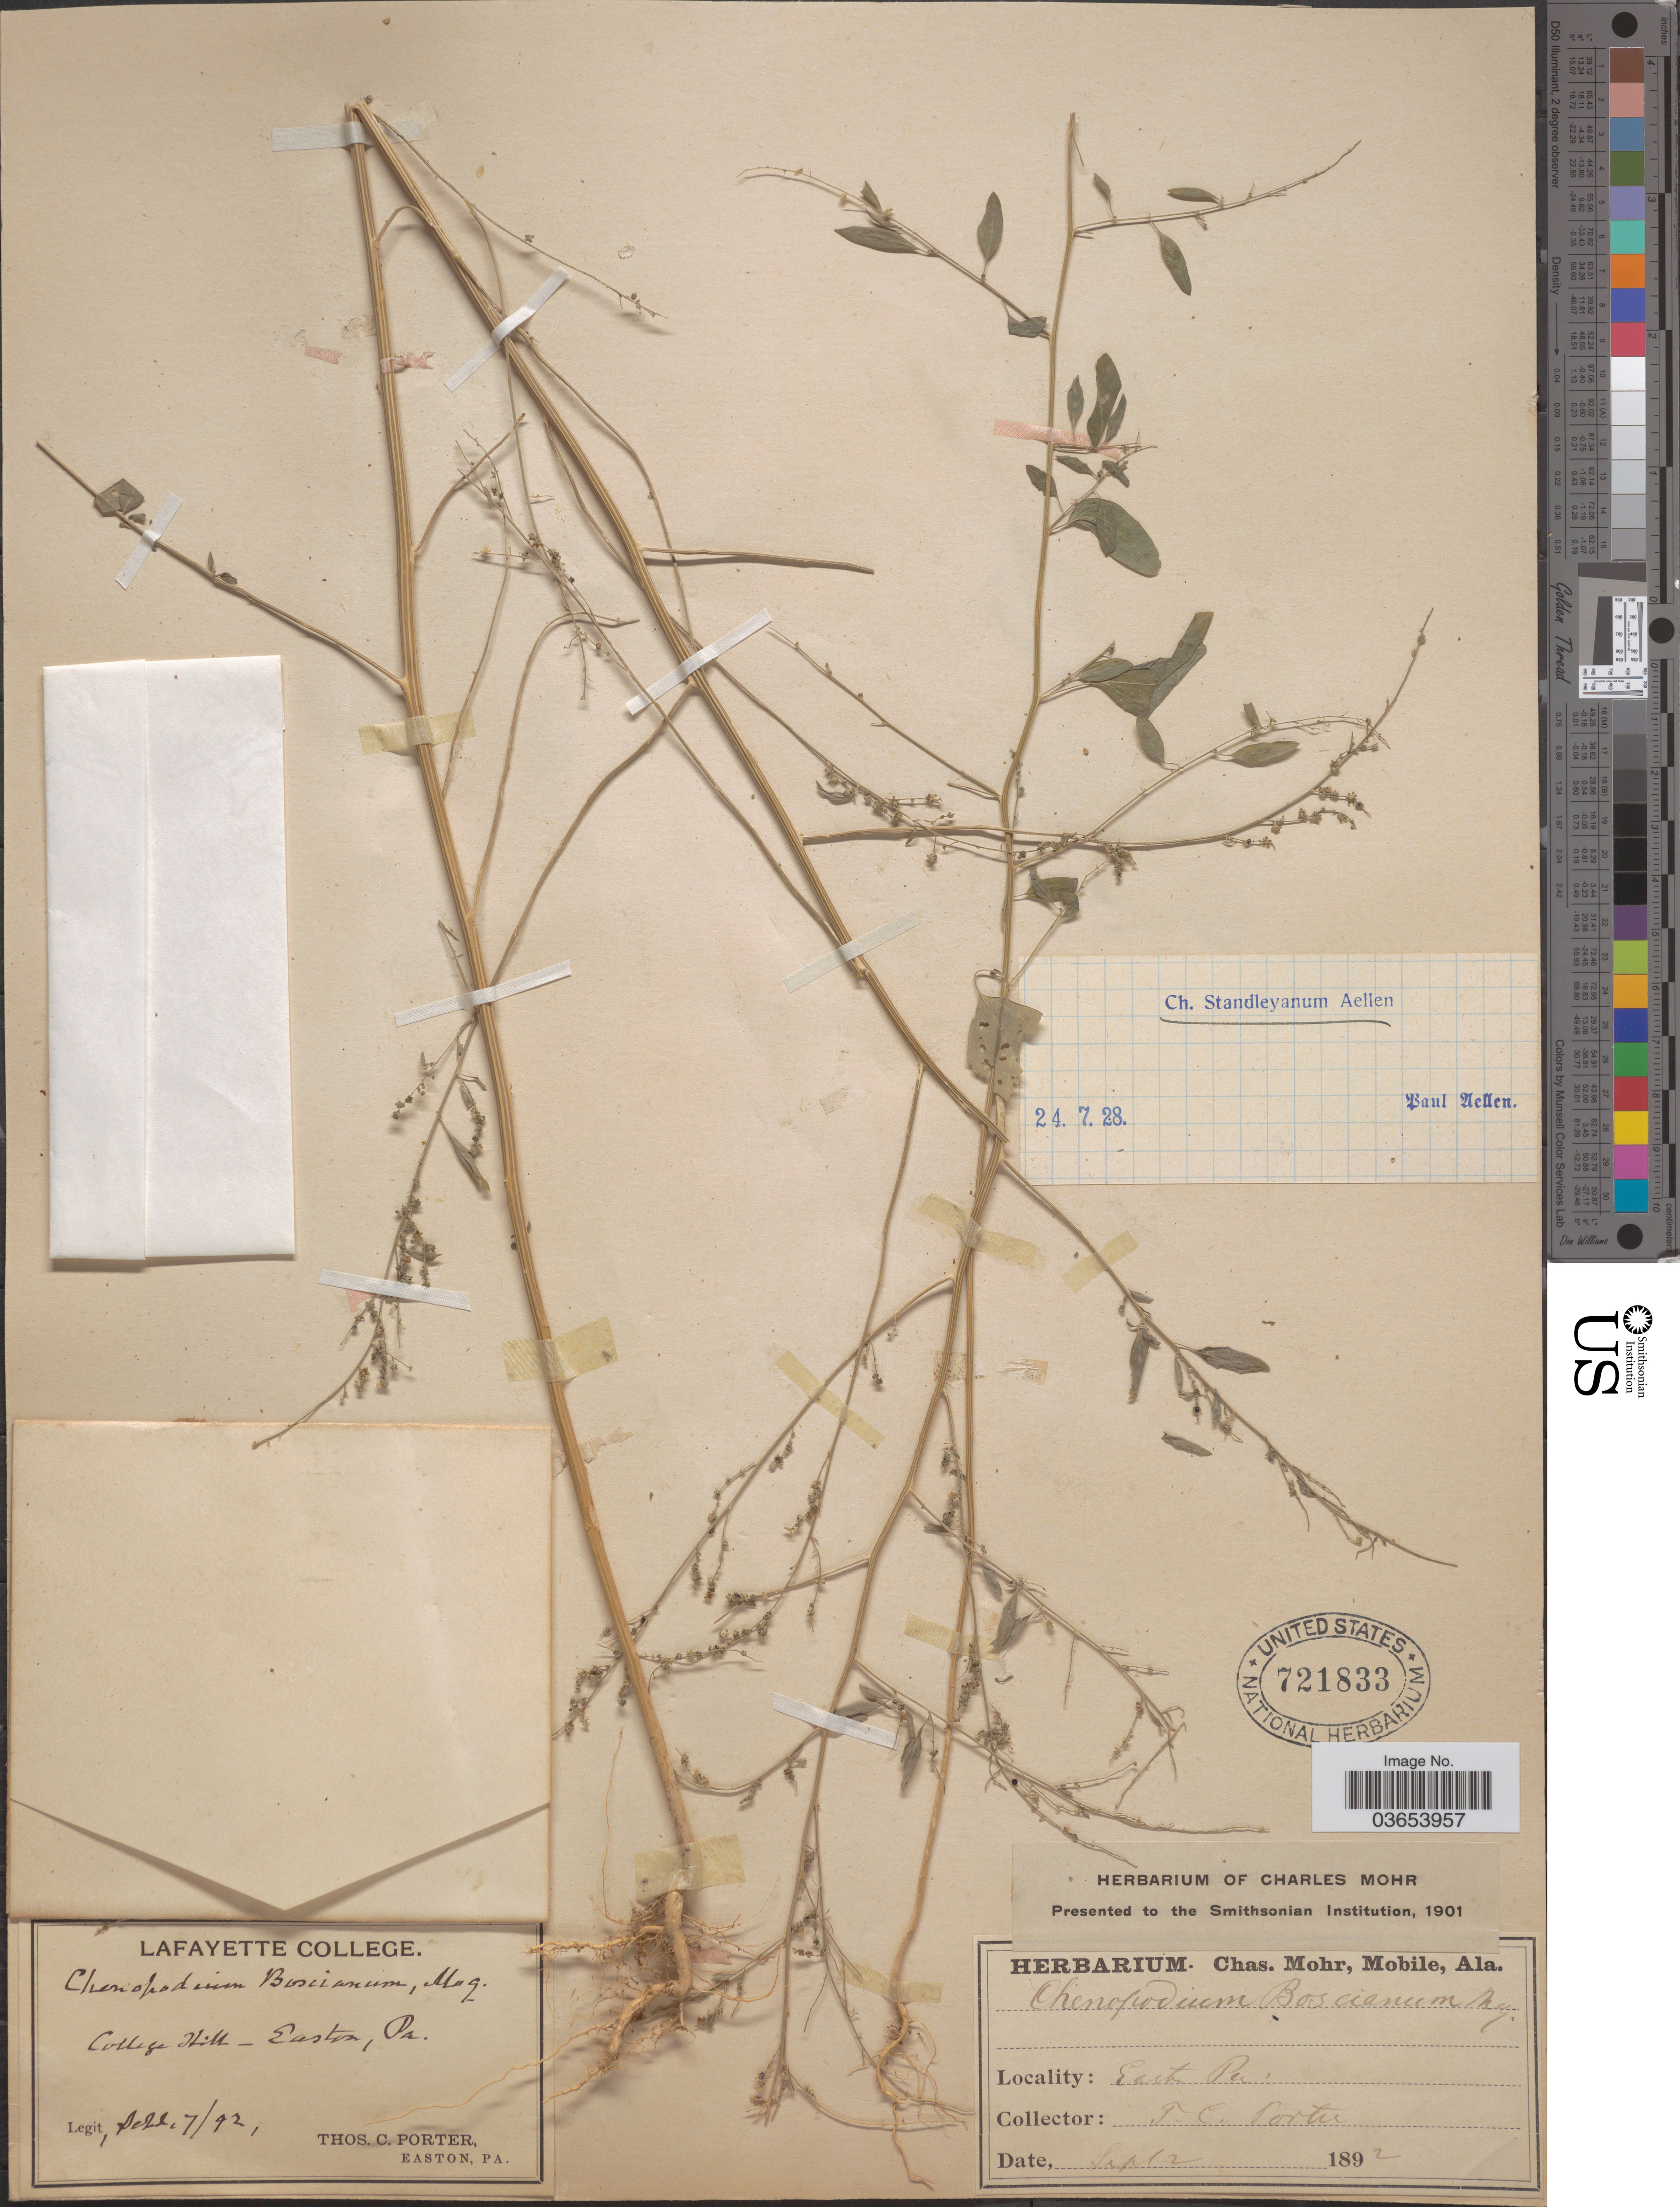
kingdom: Plantae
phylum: Tracheophyta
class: Magnoliopsida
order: Caryophyllales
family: Amaranthaceae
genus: Chenopodium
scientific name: Chenopodium standleyanum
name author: Aellen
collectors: T. Porter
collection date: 1892-09-02/1892-09-07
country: United States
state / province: Pennsylvania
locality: College Hill - Easton.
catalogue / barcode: US 721833